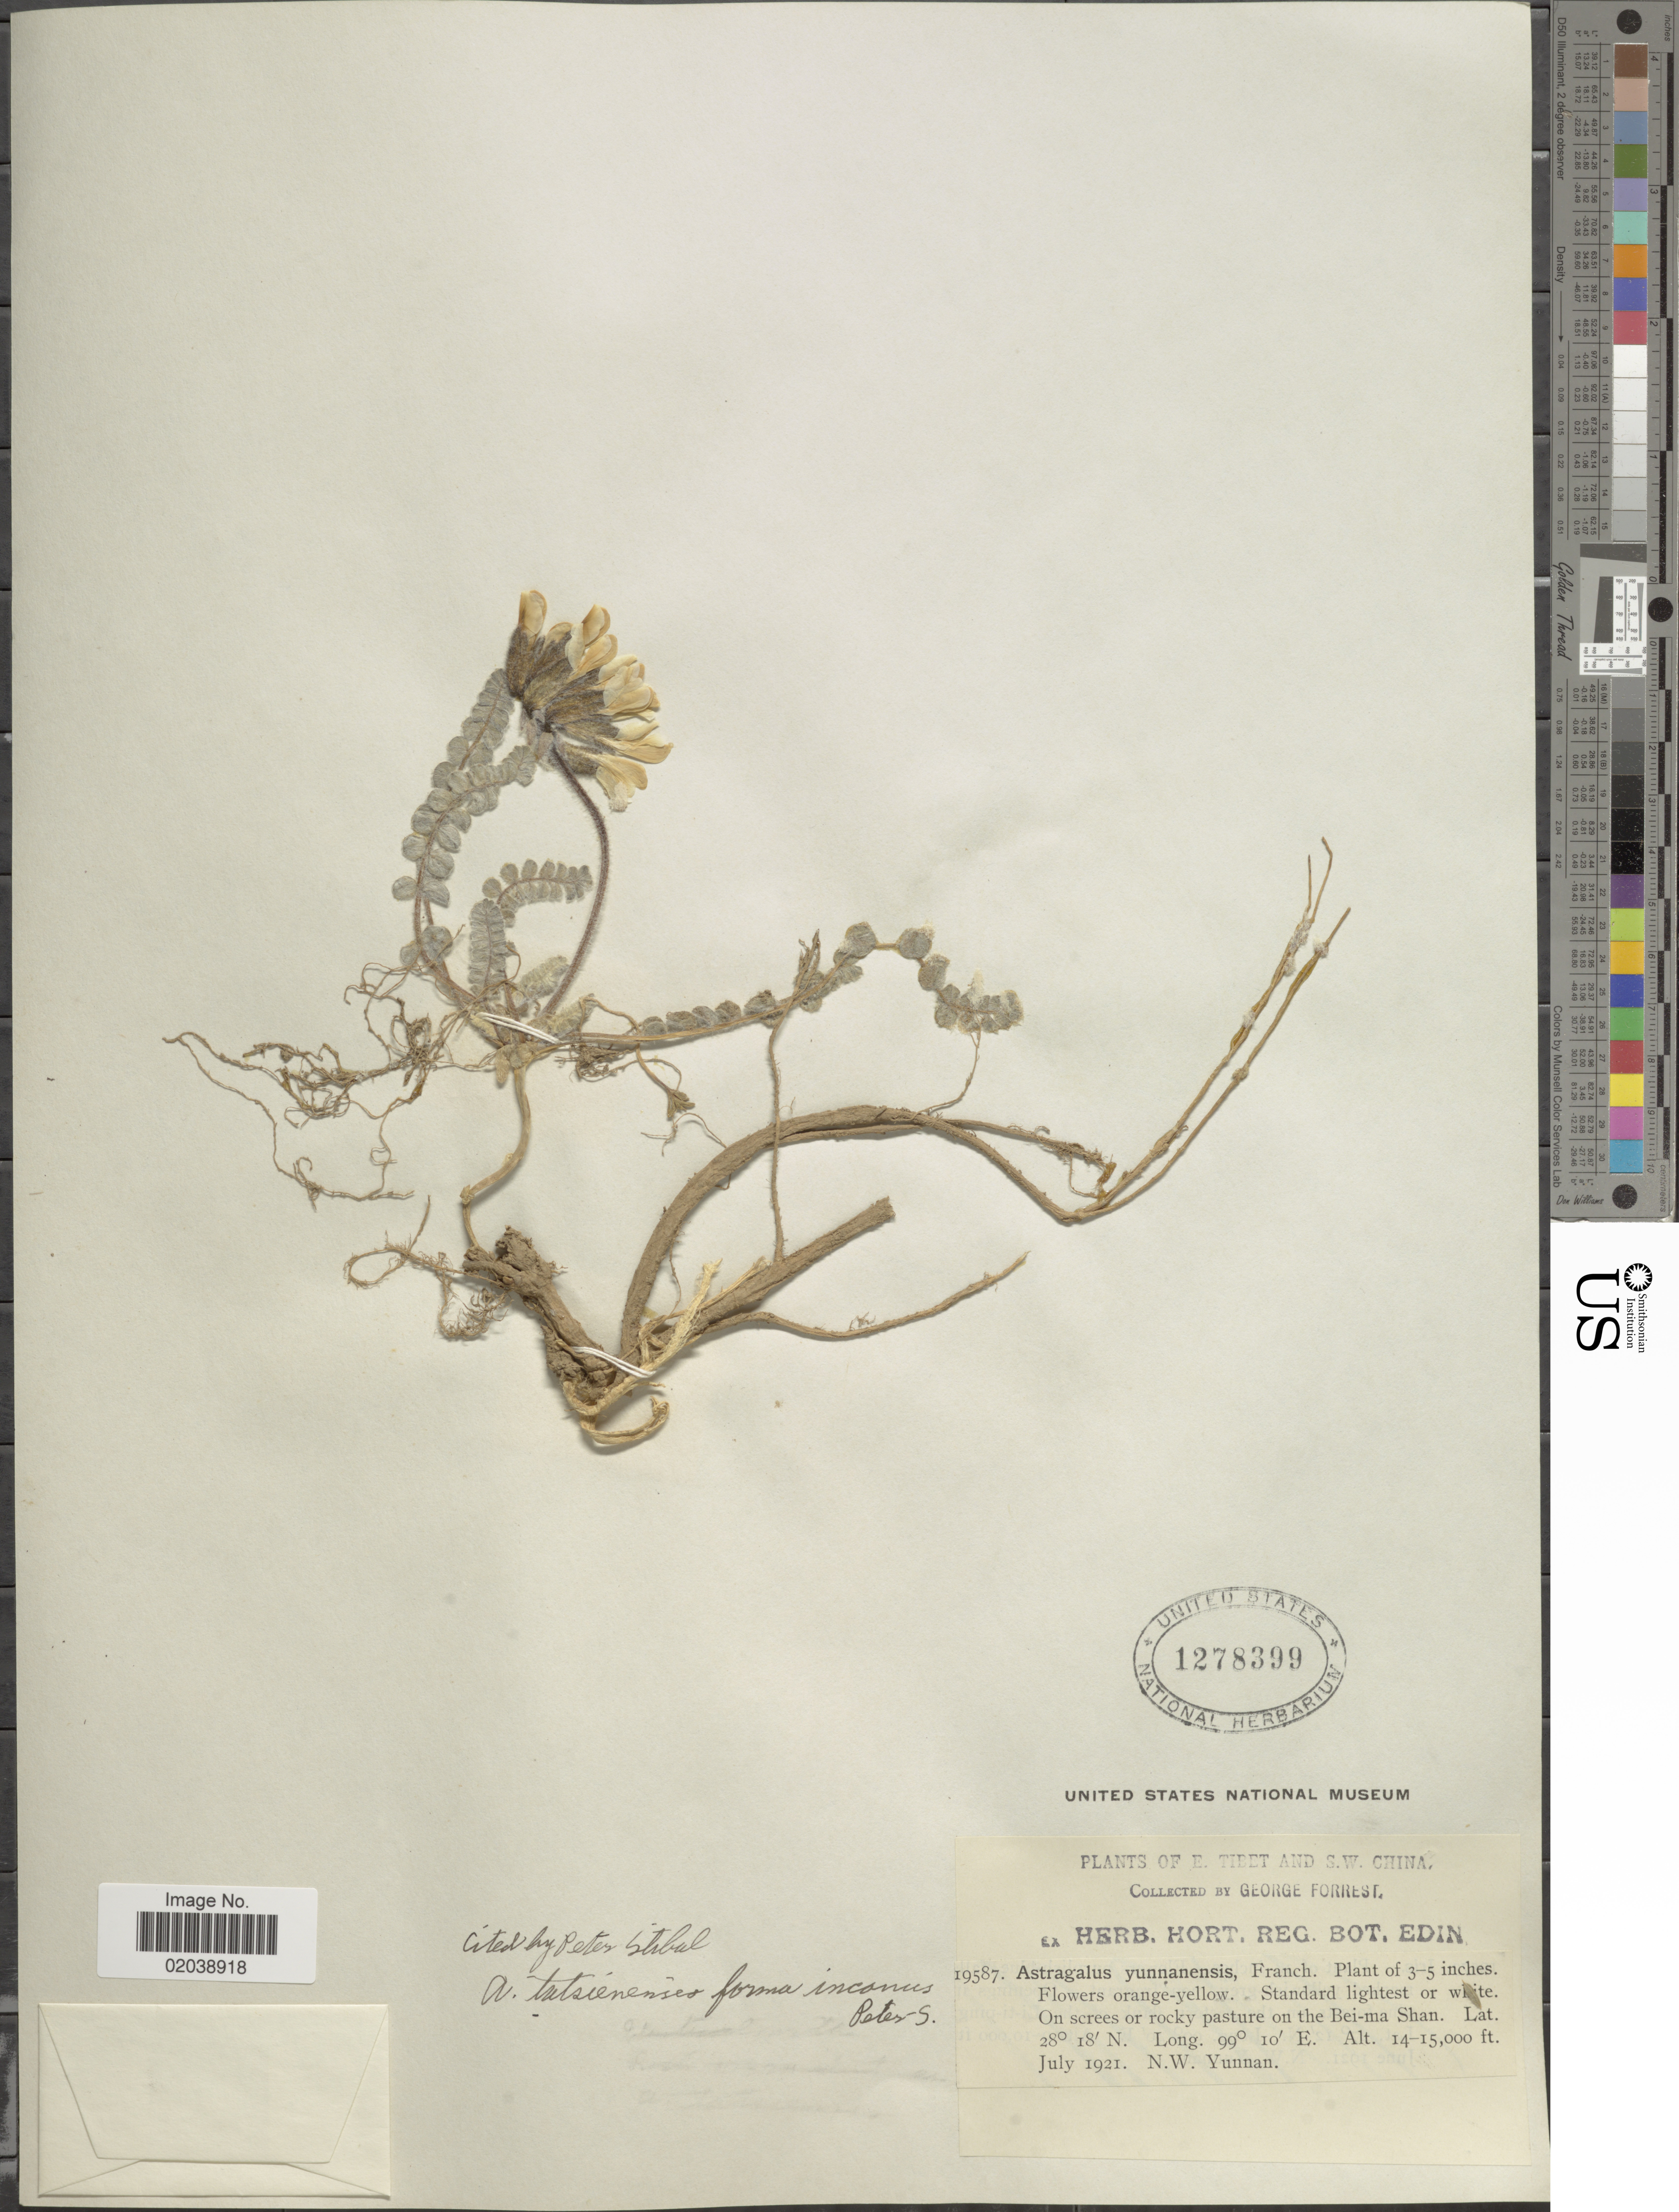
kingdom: Plantae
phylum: Tracheophyta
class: Magnoliopsida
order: Fabales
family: Fabaceae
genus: Astragalus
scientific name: Astragalus tatsiensis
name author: Bureau & Franch.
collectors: G. Forrest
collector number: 19587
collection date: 1921-07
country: China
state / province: Yunnan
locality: E. Tibet and S.W. Cgina, On the Bei-ma Shan N. W. Yunnan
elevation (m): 4267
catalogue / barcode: US 1278399